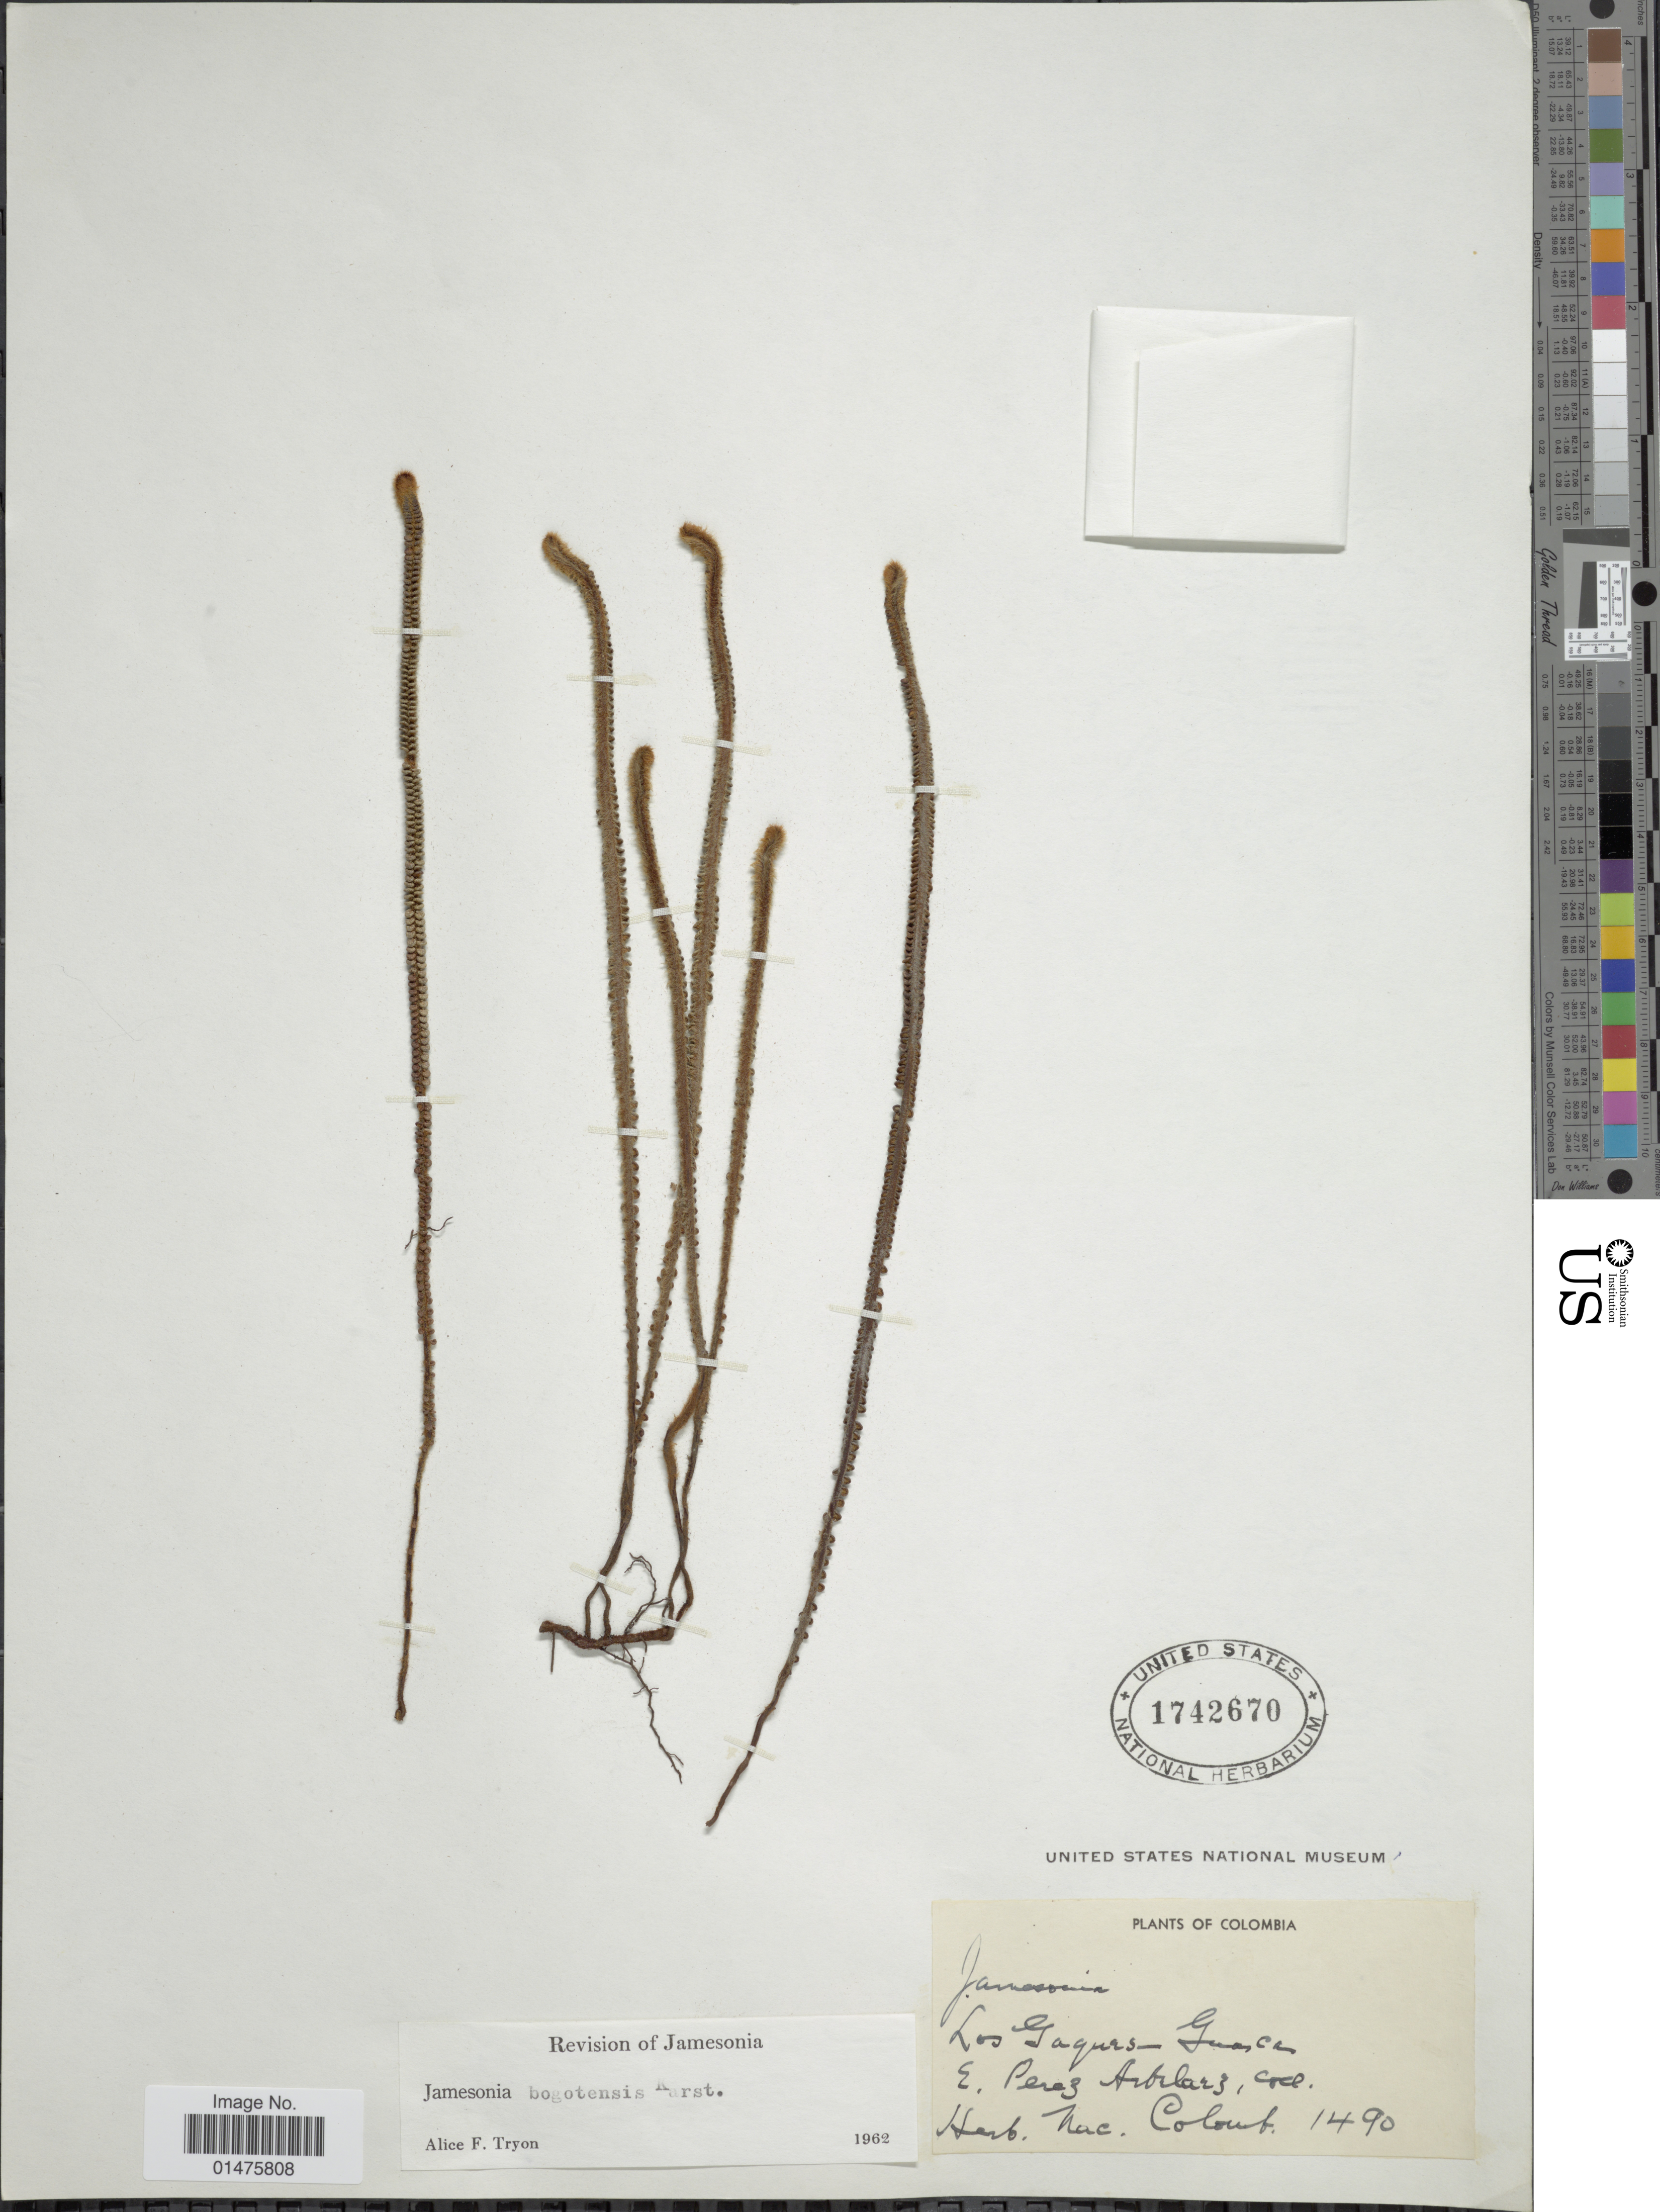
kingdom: Plantae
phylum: Tracheophyta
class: Polypodiopsida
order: Polypodiales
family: Pteridaceae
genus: Jamesonia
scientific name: Jamesonia bogotensis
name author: H. Karst.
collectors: E. Pérez Arbeláez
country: Colombia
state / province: Cundinamarca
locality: Los Gaques - Guasca.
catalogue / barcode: US 1742670